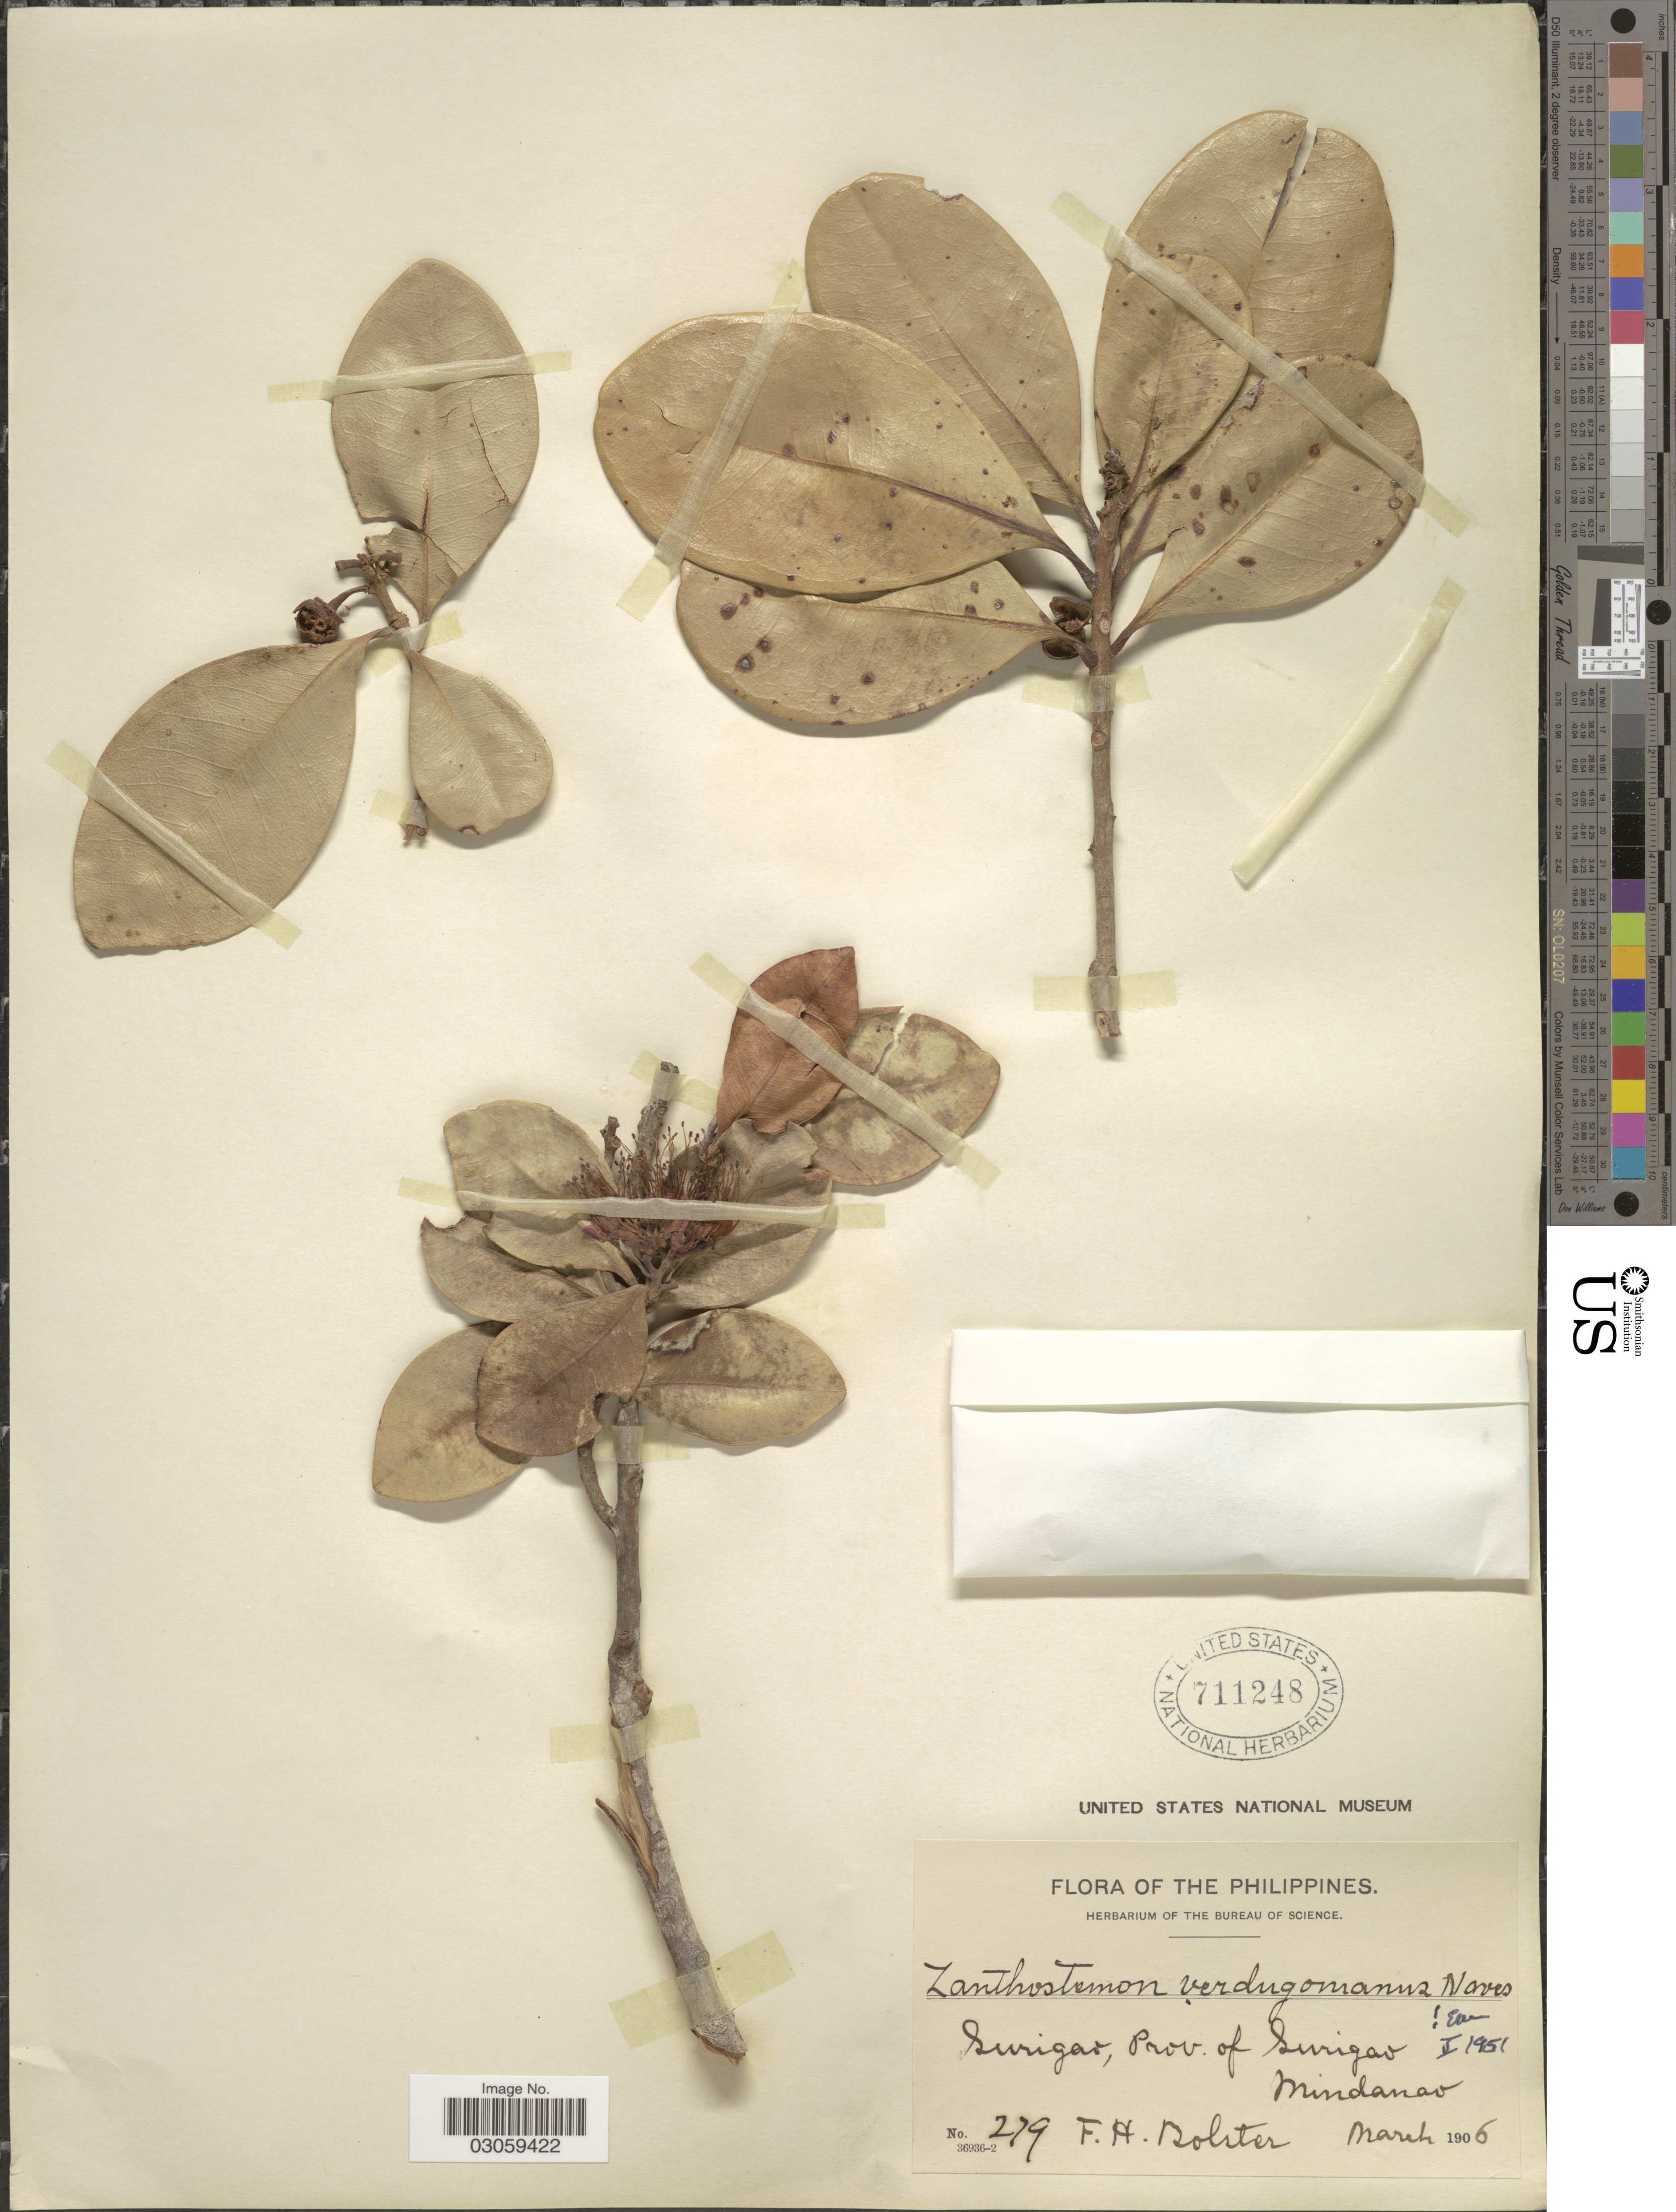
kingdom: Plantae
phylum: Tracheophyta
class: Magnoliopsida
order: Myrtales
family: Myrtaceae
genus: Xanthostemon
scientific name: Xanthostemon verdugonianus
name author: Náves ex Fern.-Vill.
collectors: F. Bolster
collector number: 279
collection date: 1906-03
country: Philippines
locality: Surigao, Prov. of Surigao. Mindanao.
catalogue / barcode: US 711248